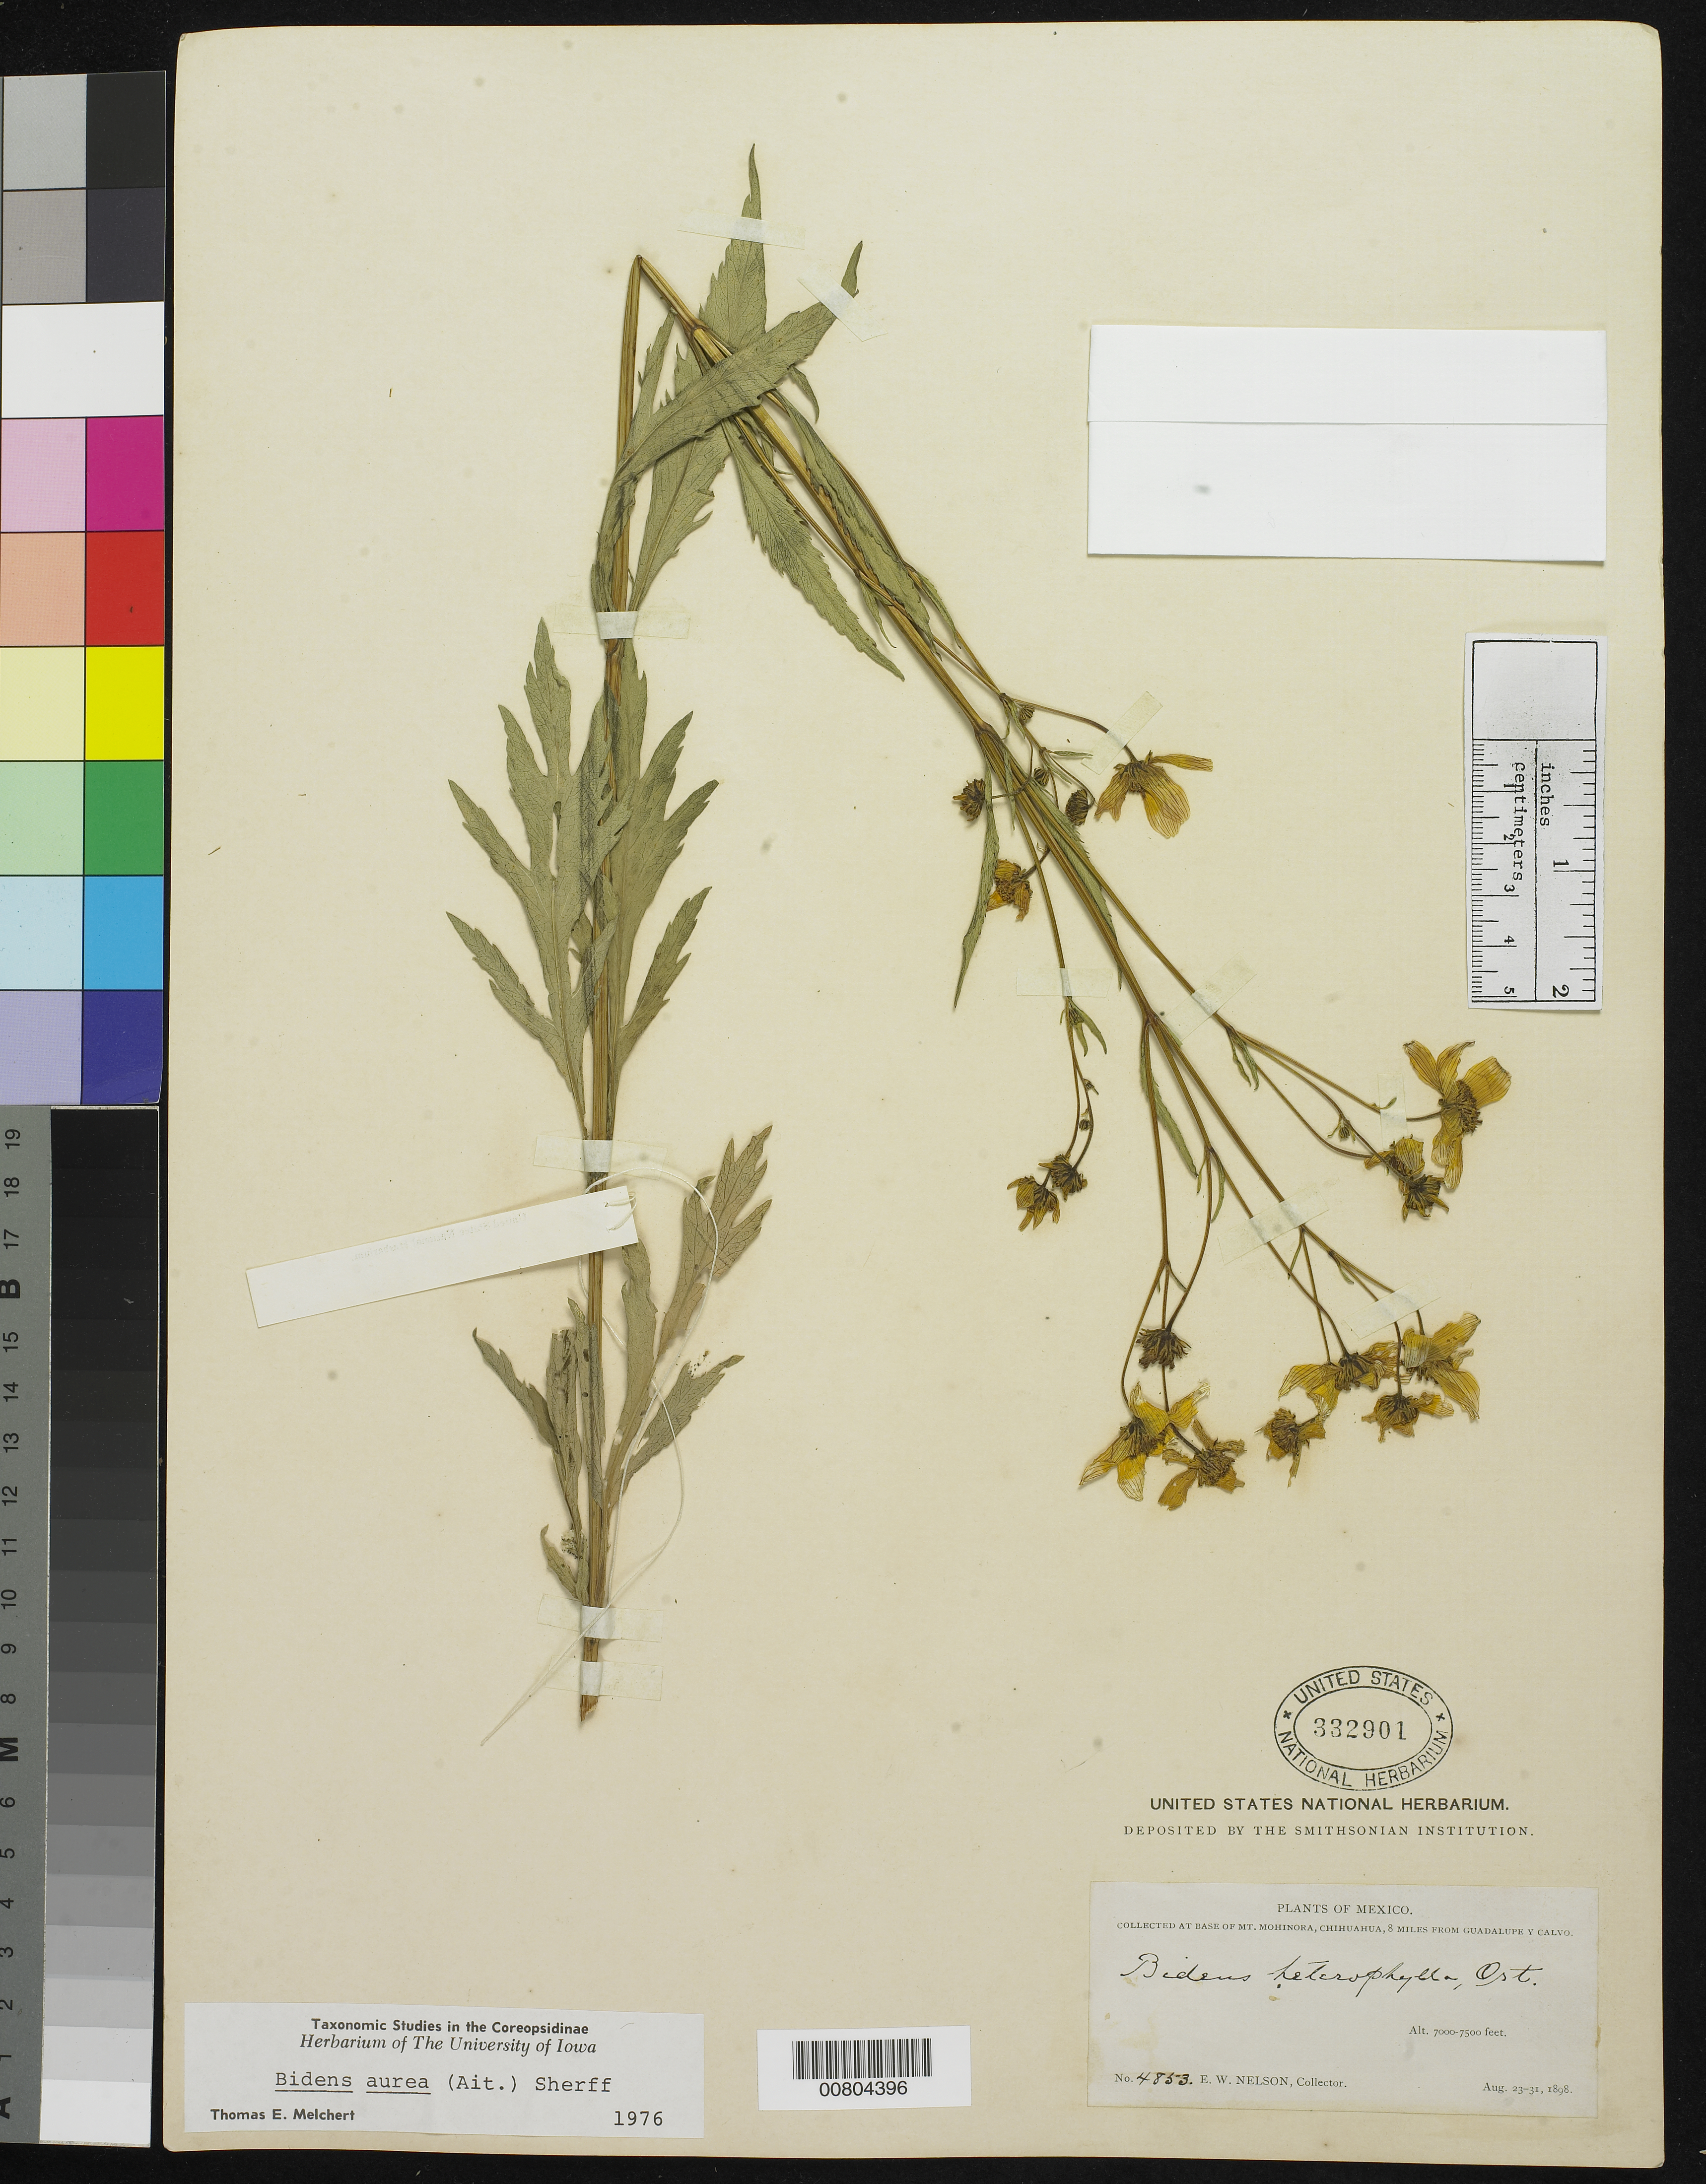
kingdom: Plantae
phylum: Tracheophyta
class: Magnoliopsida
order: Asterales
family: Asteraceae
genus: Bidens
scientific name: Bidens aurea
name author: (Aiton) Sherff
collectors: E. W. Nelson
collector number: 4853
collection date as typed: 23 Aug 1898 to 31 Aug 1898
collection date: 1898-08-23/1898-08-31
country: Mexico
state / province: Chihuahua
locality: Base of Mt. Mohinora, Chihuahua, 8 miles from Guadalupe y Calvo.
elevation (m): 2134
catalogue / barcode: US 332901